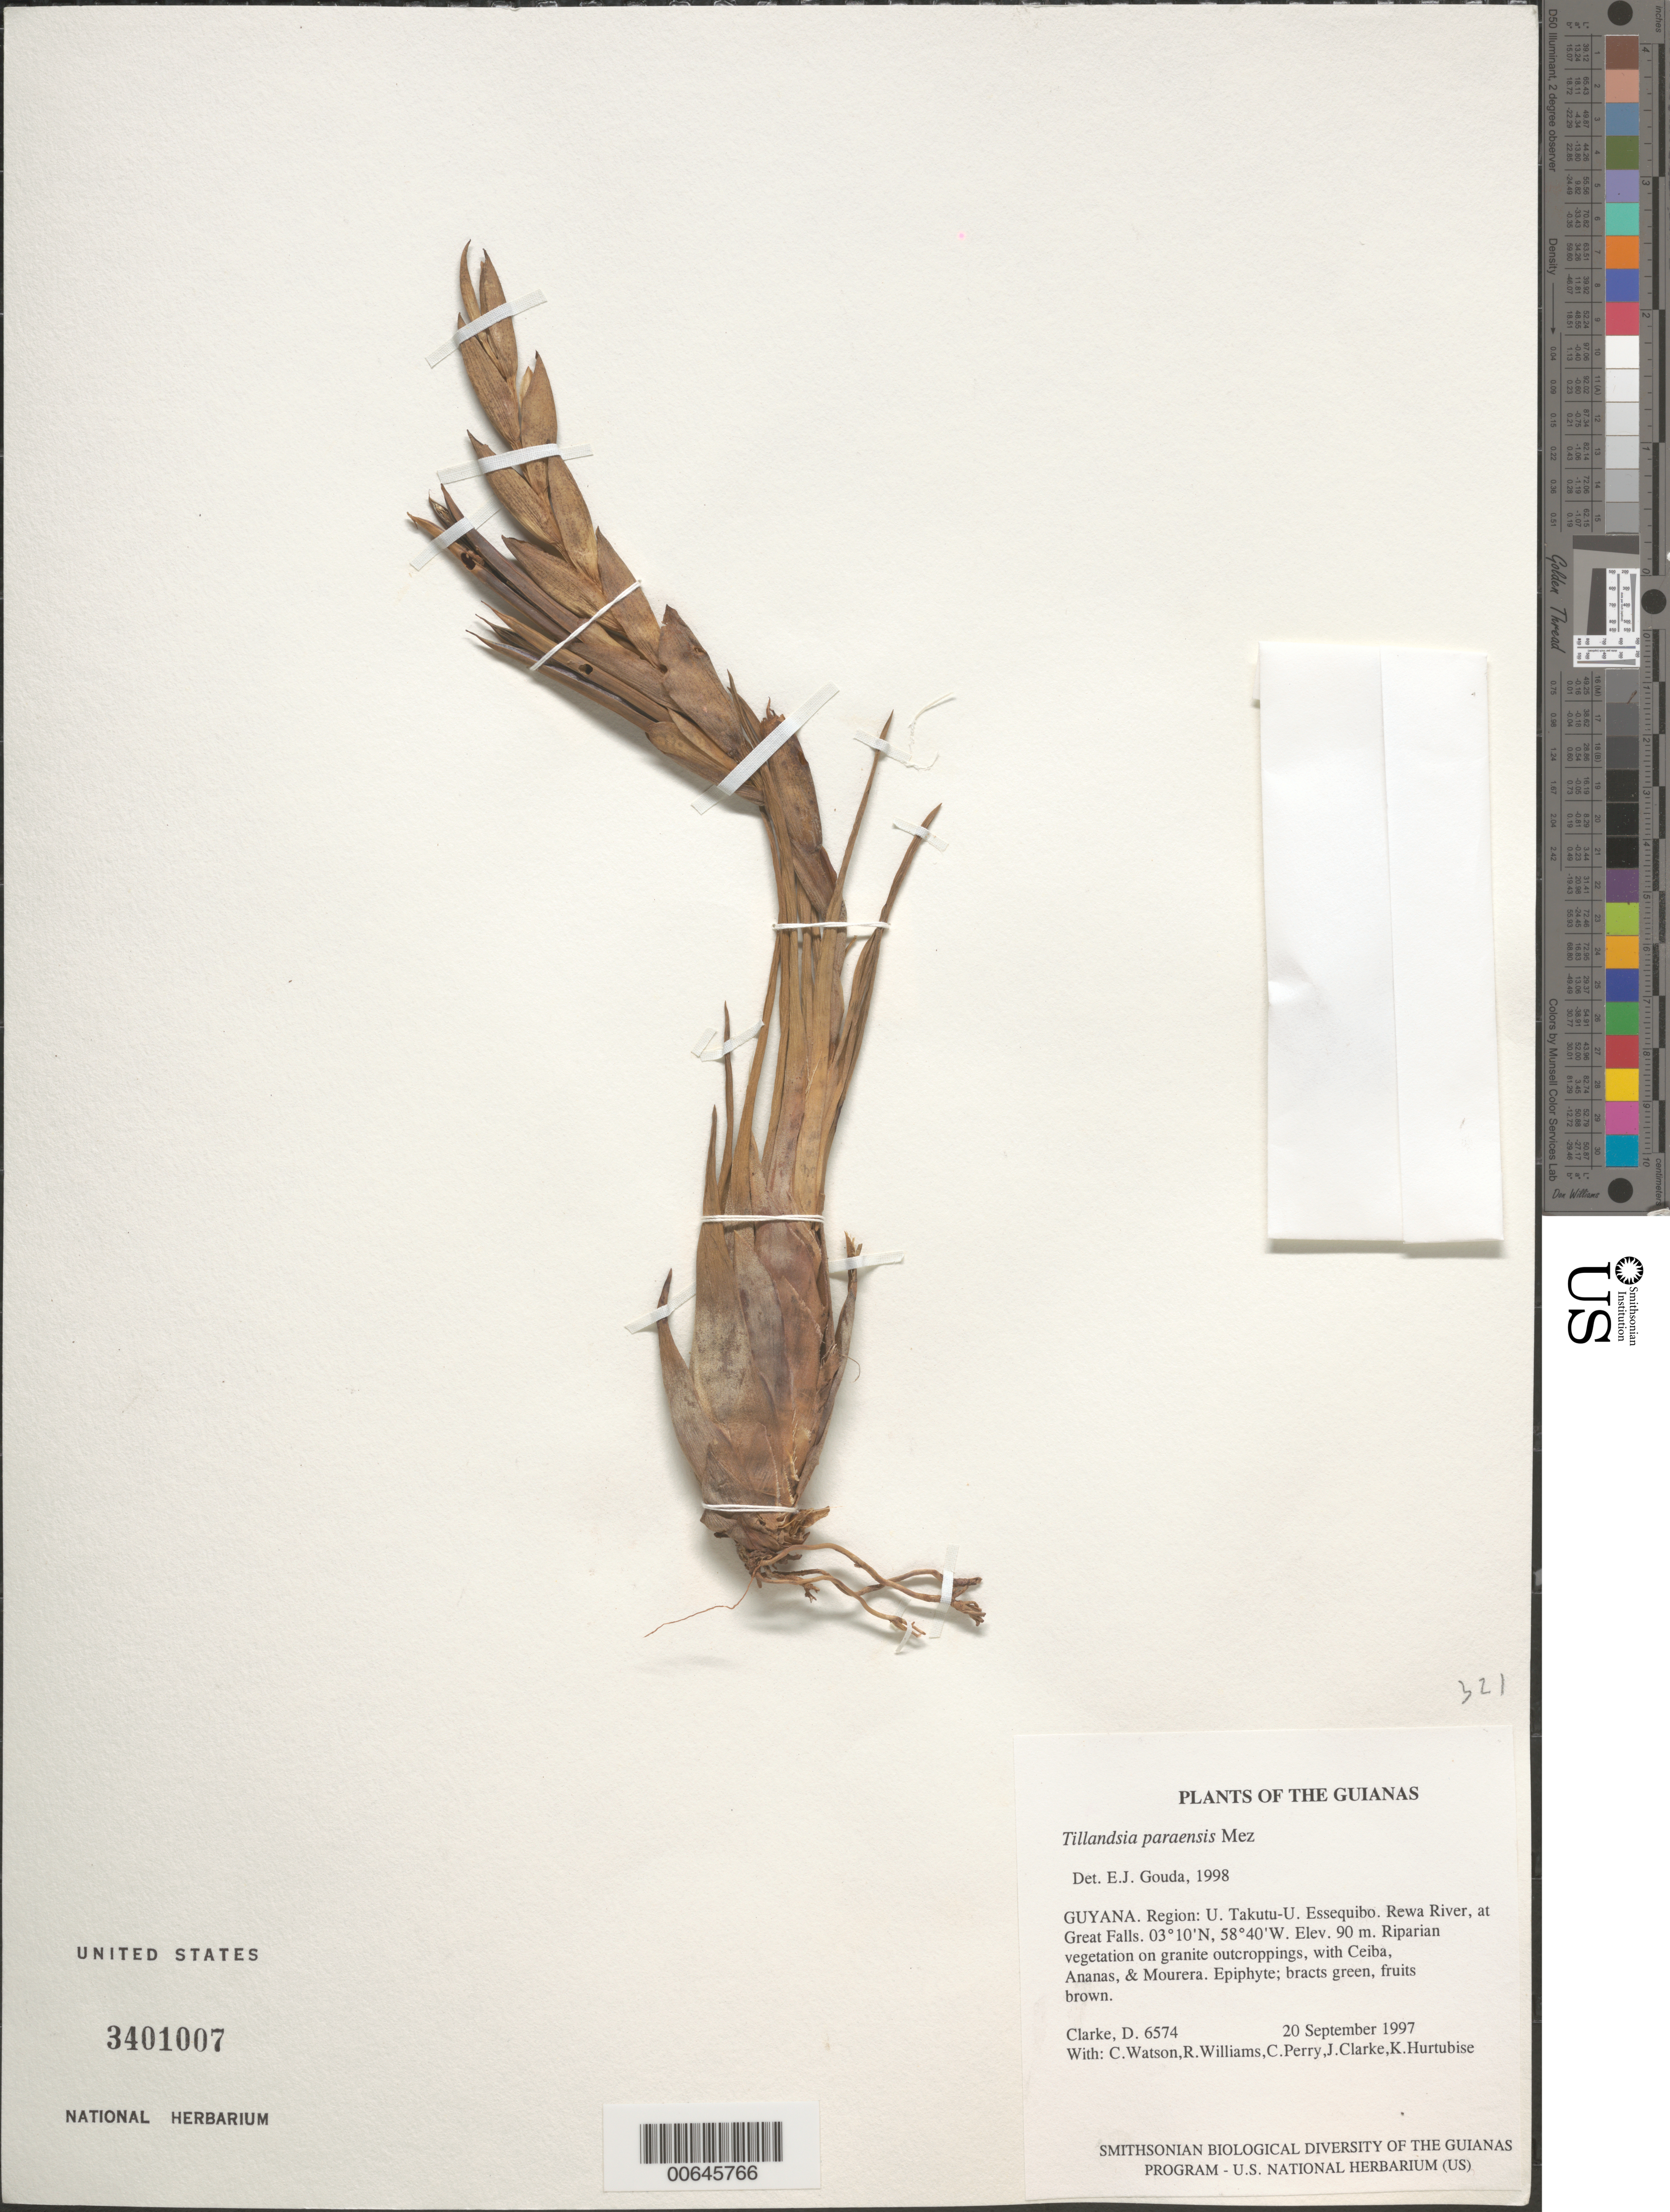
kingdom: Plantae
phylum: Tracheophyta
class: Liliopsida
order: Poales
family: Bromeliaceae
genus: Tillandsia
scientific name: Tillandsia paraensis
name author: Mez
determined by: Gouda, E. J.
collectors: H. D. Clarke, C. Watson, R. Williams, C. Perry, J. Clarke & K. Hurtubise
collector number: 6574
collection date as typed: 20 September 1997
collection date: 1997-09-20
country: Guyana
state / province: U. Takutu-U. Essequibo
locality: Rewa River, at Great Falls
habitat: Riparian vegetation on granite outcroppings, with Ceiba, Ananas, & Mourera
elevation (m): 90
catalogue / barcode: US 3401007